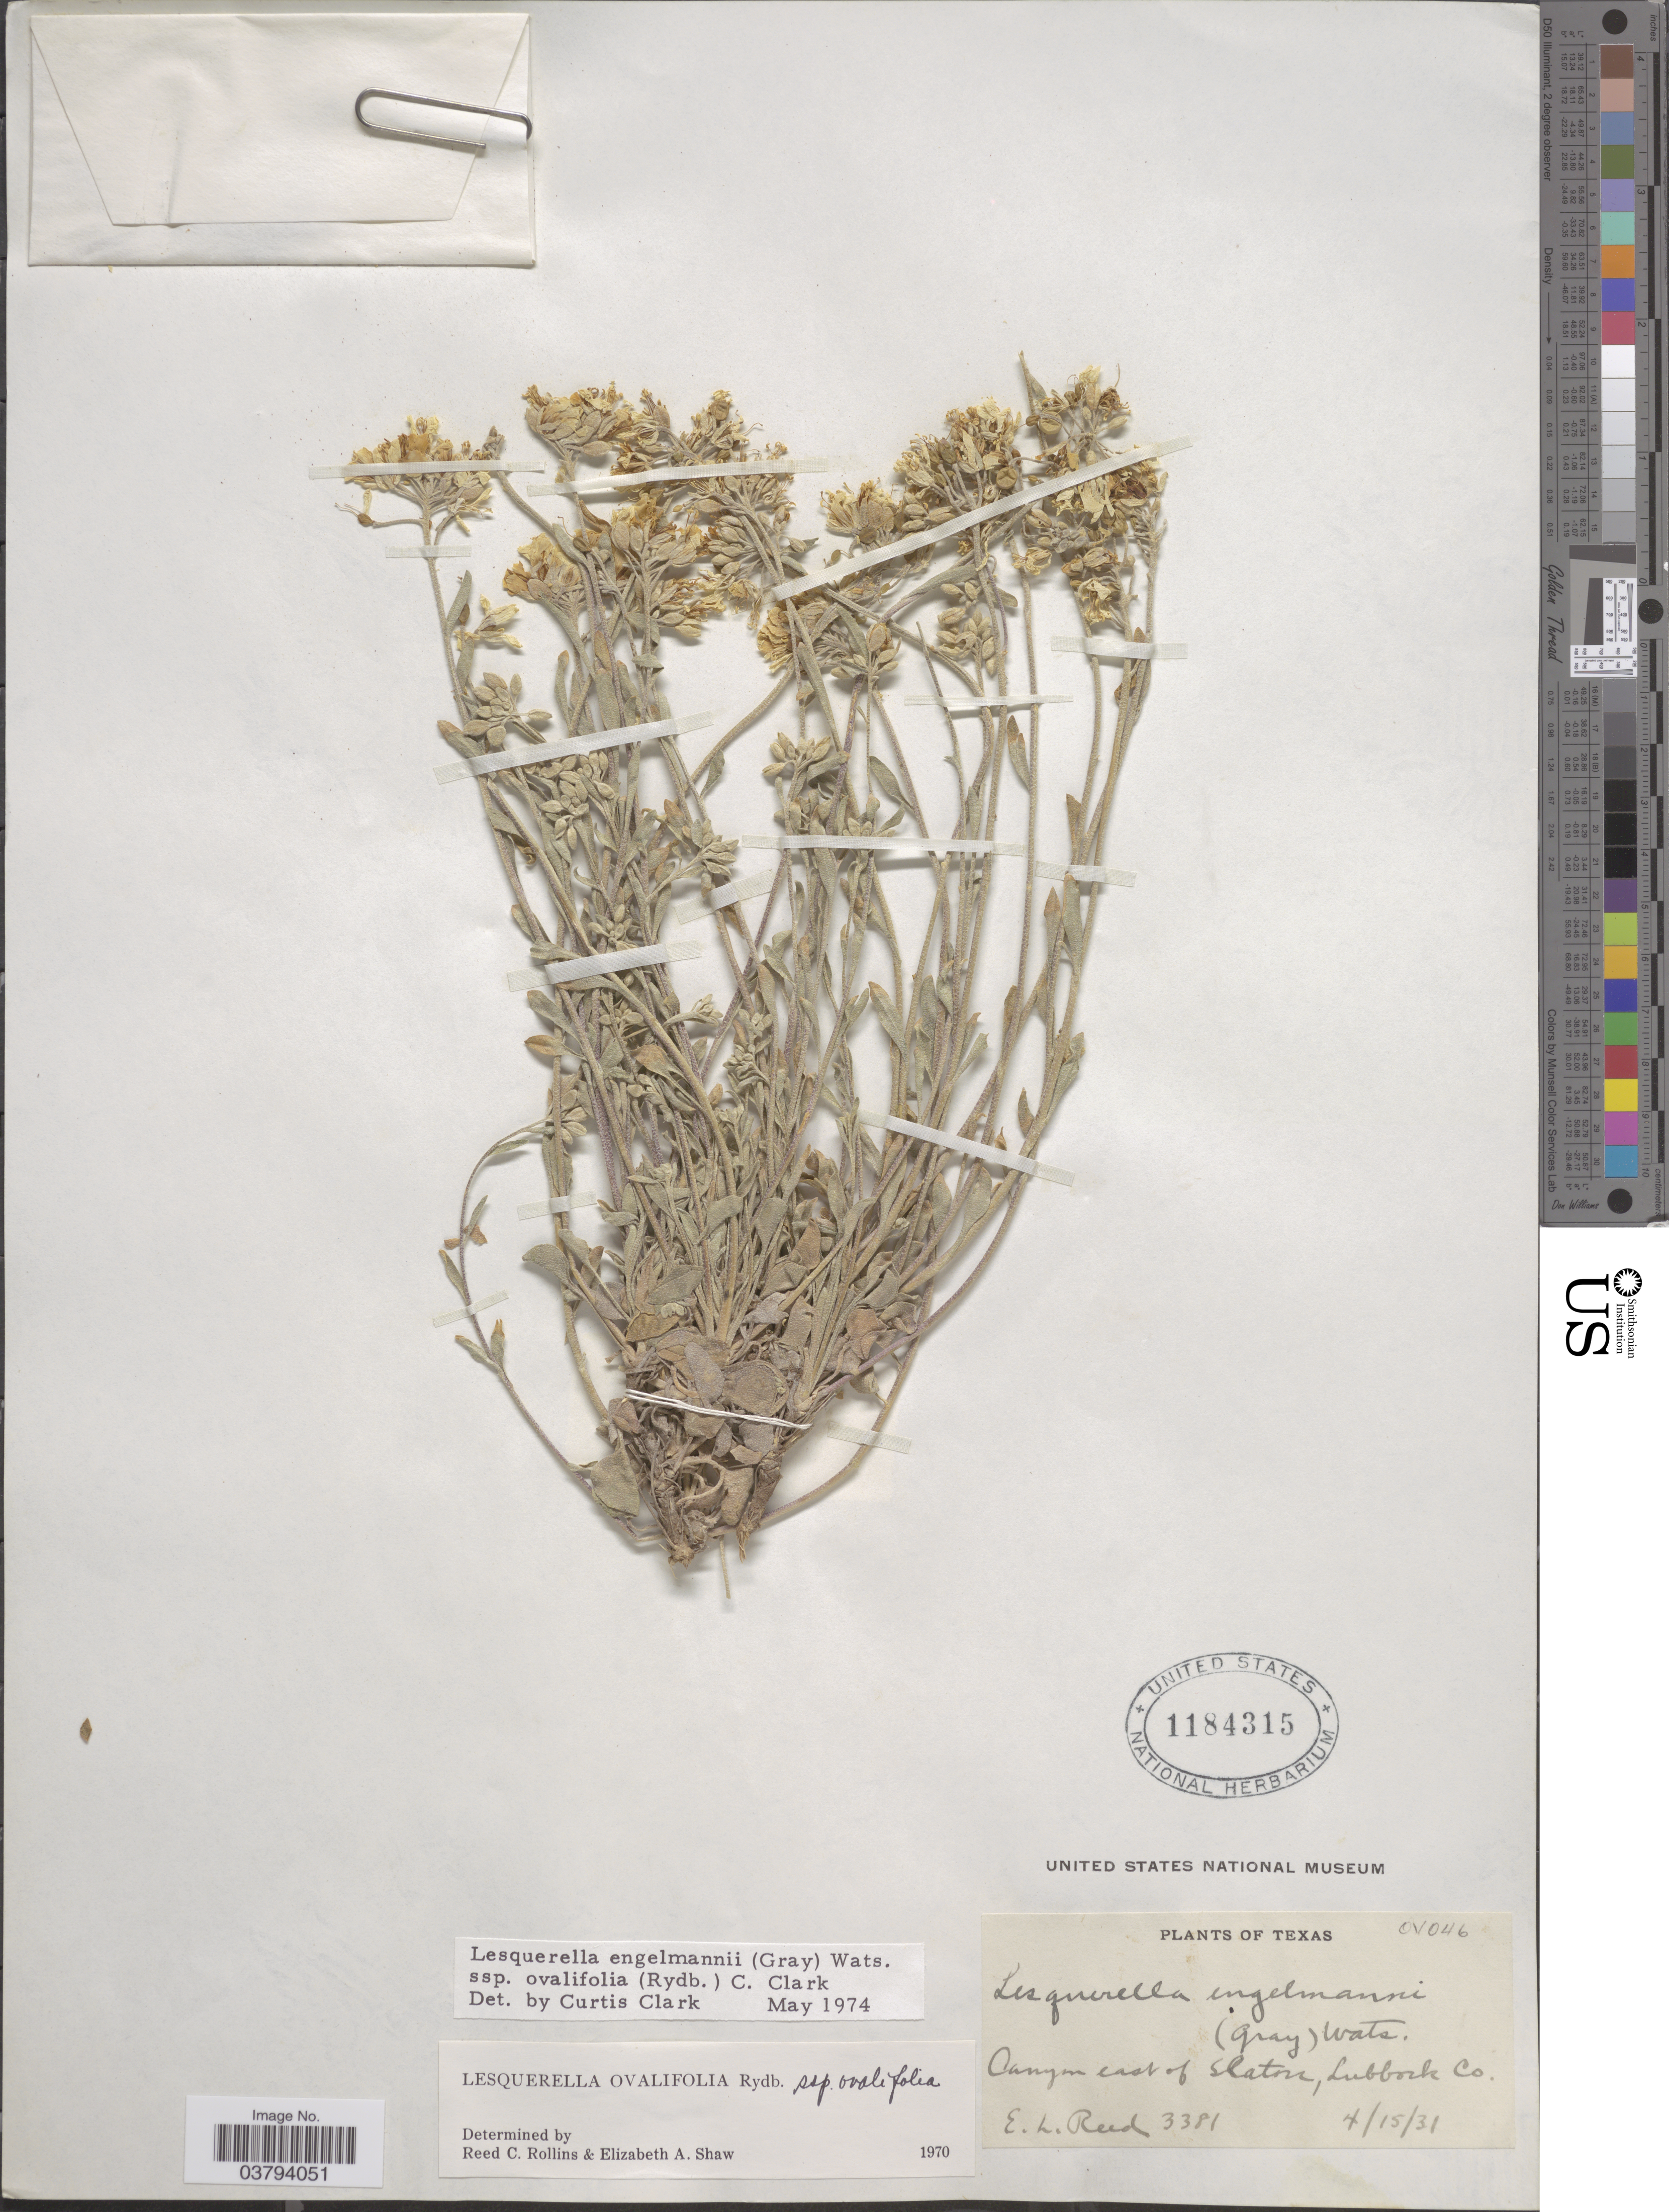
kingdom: Plantae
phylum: Tracheophyta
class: Magnoliopsida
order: Brassicales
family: Brassicaceae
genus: Lesquerella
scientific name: Lesquerella ovalifolia subsp. ovalifolia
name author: Rydb. ex Britton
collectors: E. Reed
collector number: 3381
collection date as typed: Transcribed d/m/y: 15/4/31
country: United States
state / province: Texas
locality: Canyon east of Slaton, Lubbock Co.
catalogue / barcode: US 1184315